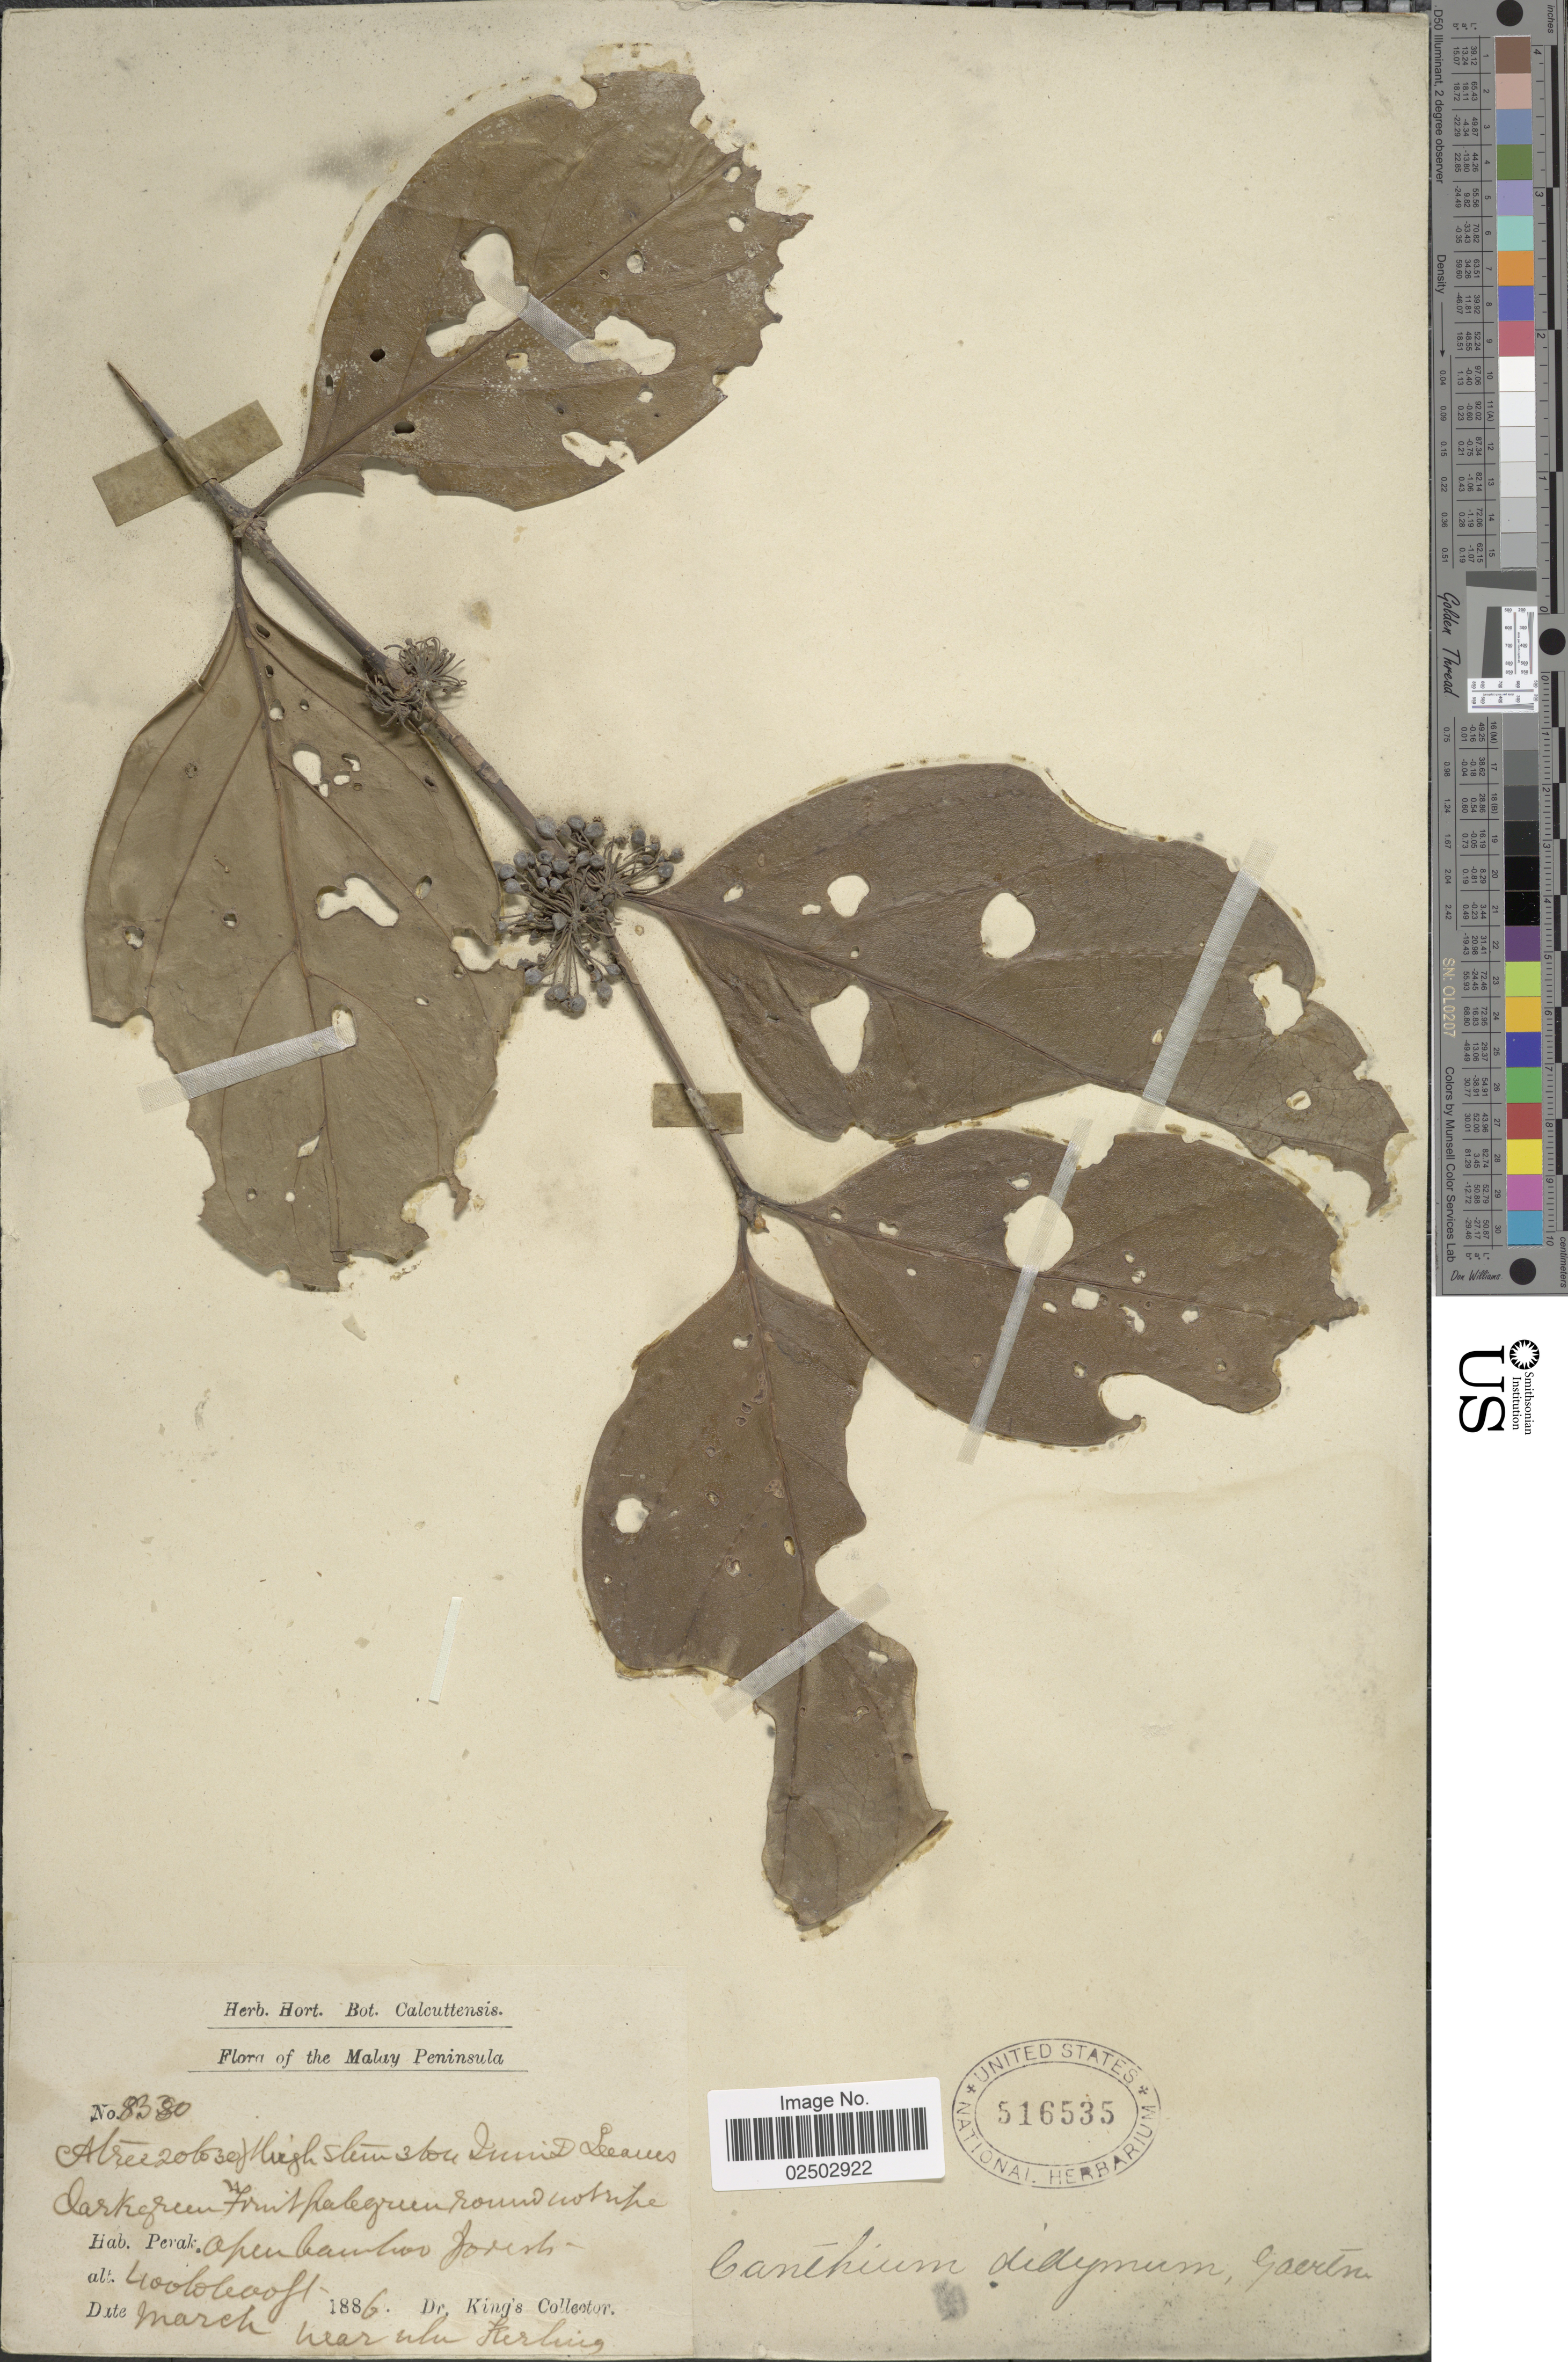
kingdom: Plantae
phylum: Tracheophyta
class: Magnoliopsida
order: Gentianales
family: Rubiaceae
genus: Canthium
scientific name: Canthium didymum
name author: C.F. Gaertn.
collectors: Dr. King's collector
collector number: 8380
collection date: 1886-03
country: Malaysia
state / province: Perak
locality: The Malay Peninsula, Perak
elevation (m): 122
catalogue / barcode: US 516535